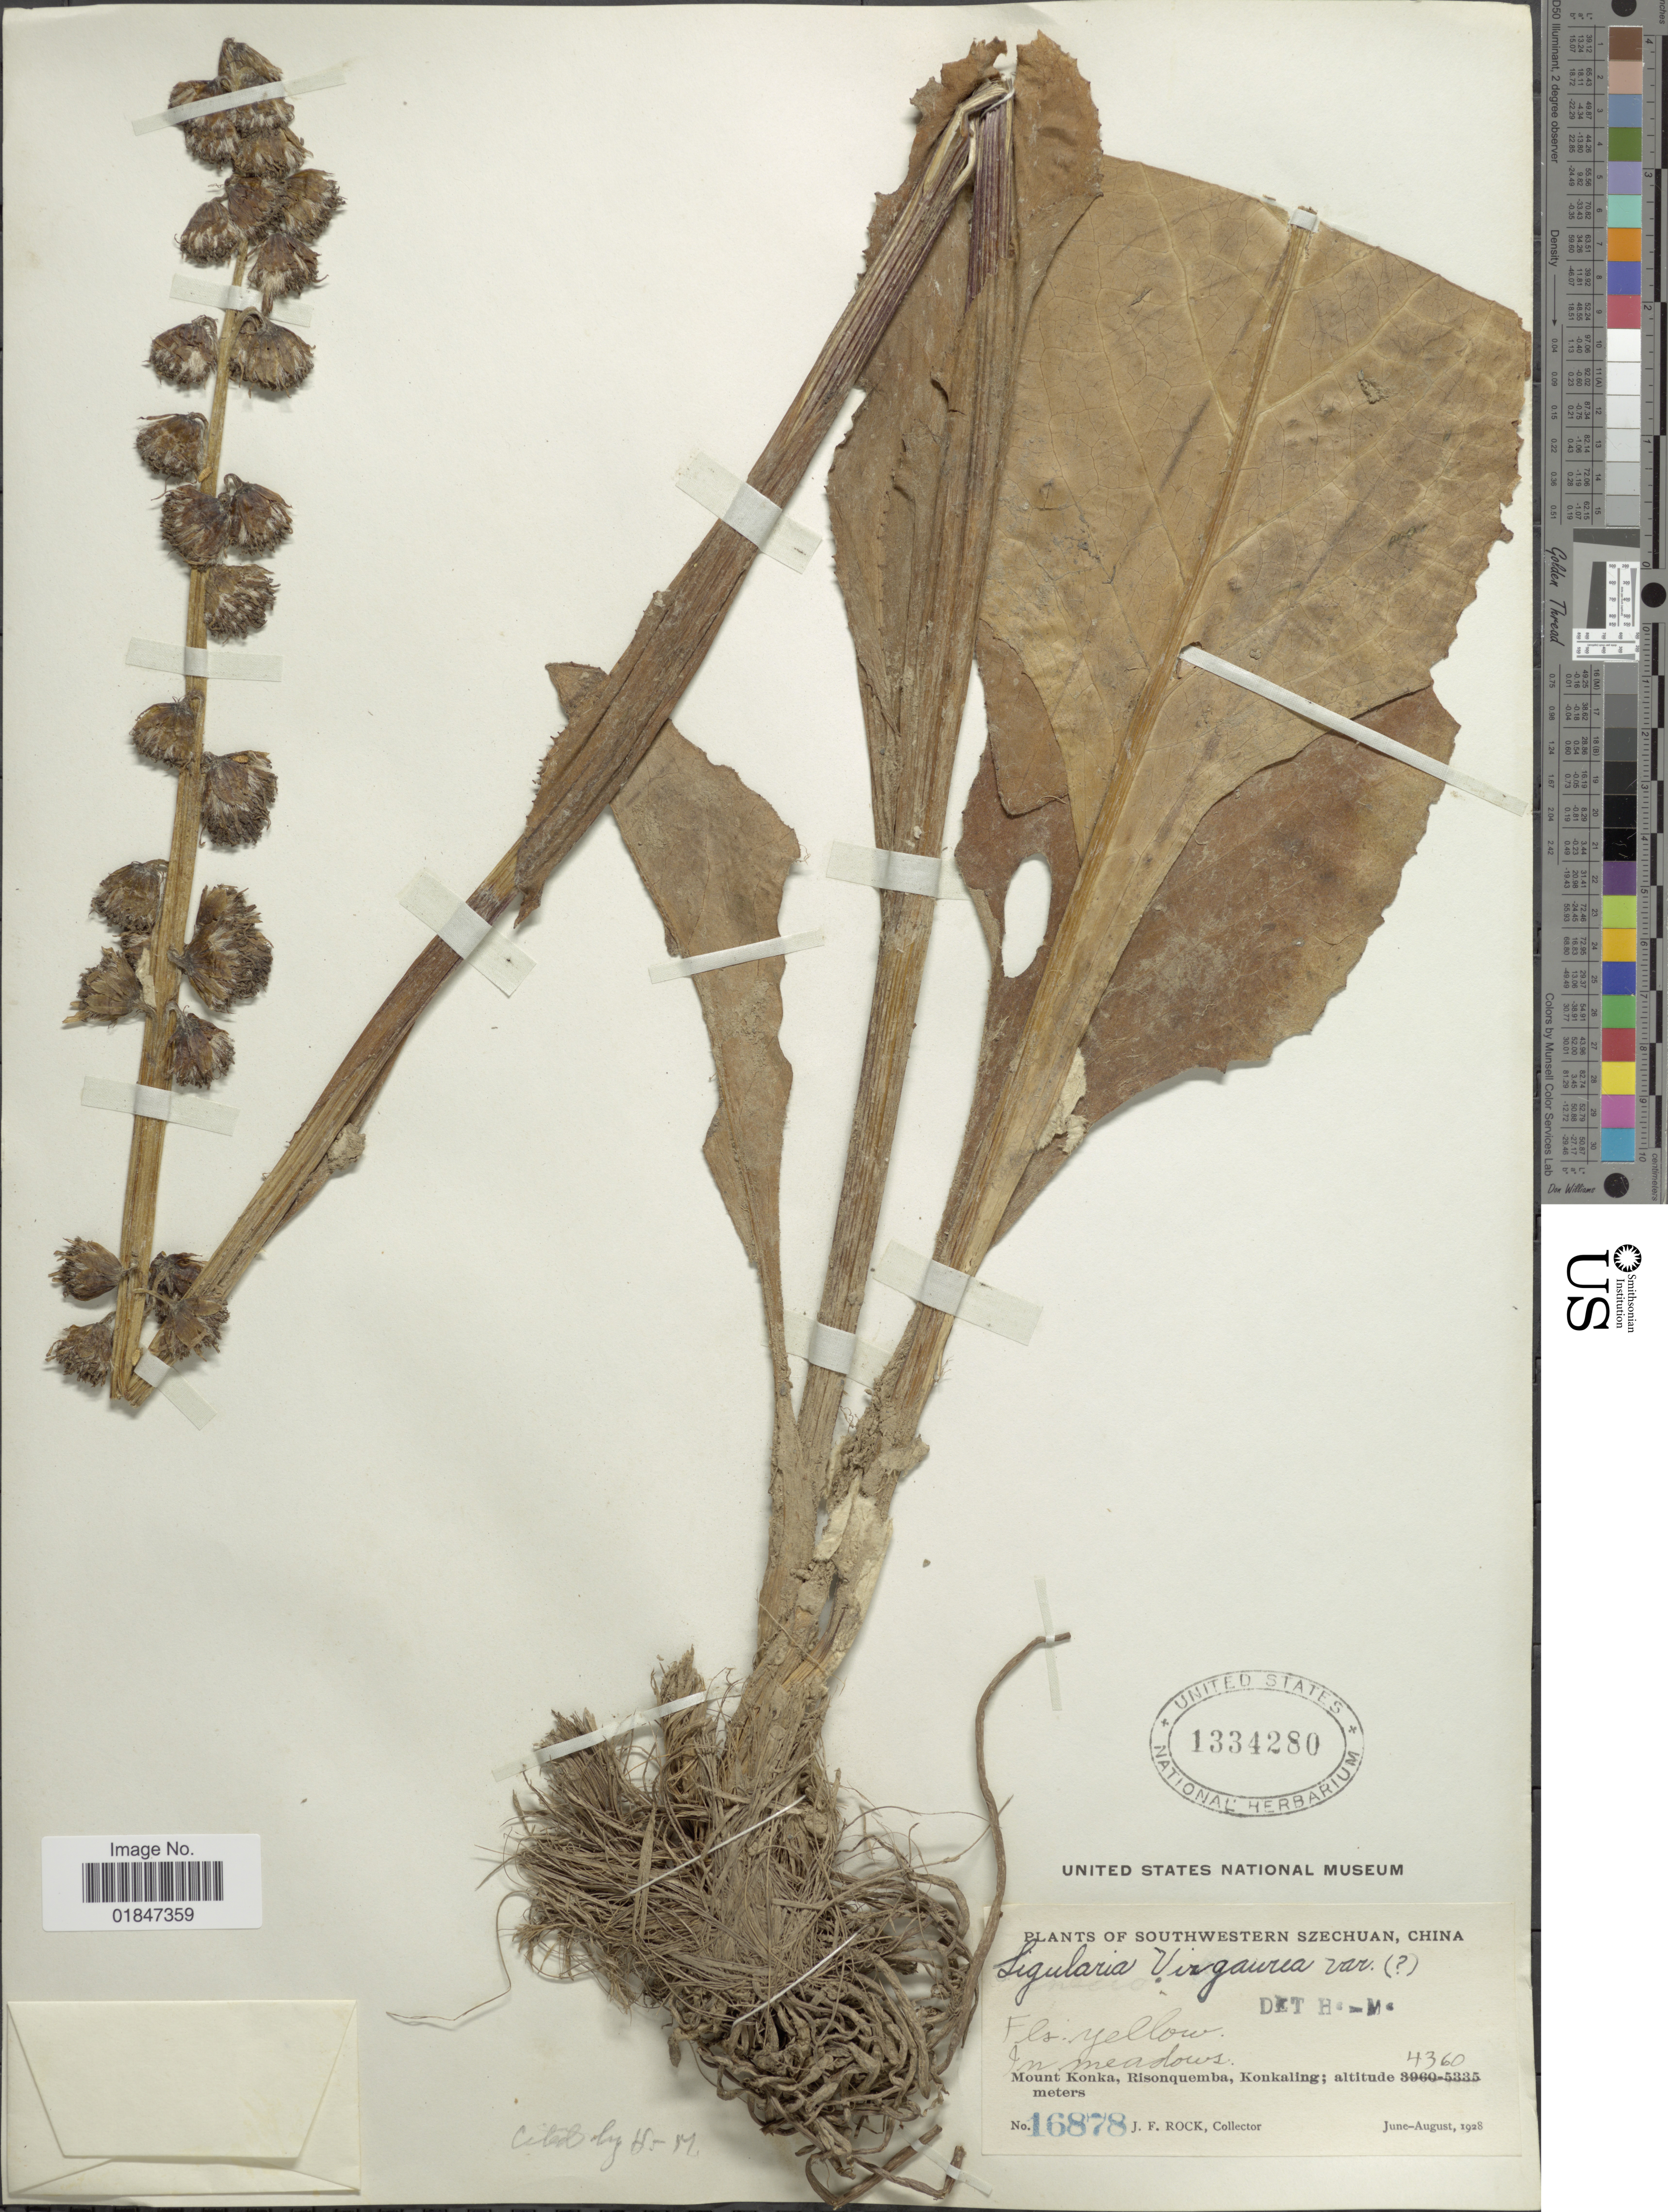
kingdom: Plantae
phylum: Tracheophyta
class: Magnoliopsida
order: Asterales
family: Asteraceae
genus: Ligularia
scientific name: Ligularia virgaurea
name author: (Maxim.) Mattf. ex Rehder & Kobuski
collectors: J. Rock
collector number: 16878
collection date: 1928-06/1928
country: China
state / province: Sichuan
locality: Southwestern Szechuan, Mount Konka, Risonquemba, Konkaling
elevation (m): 4360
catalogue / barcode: US 1334280